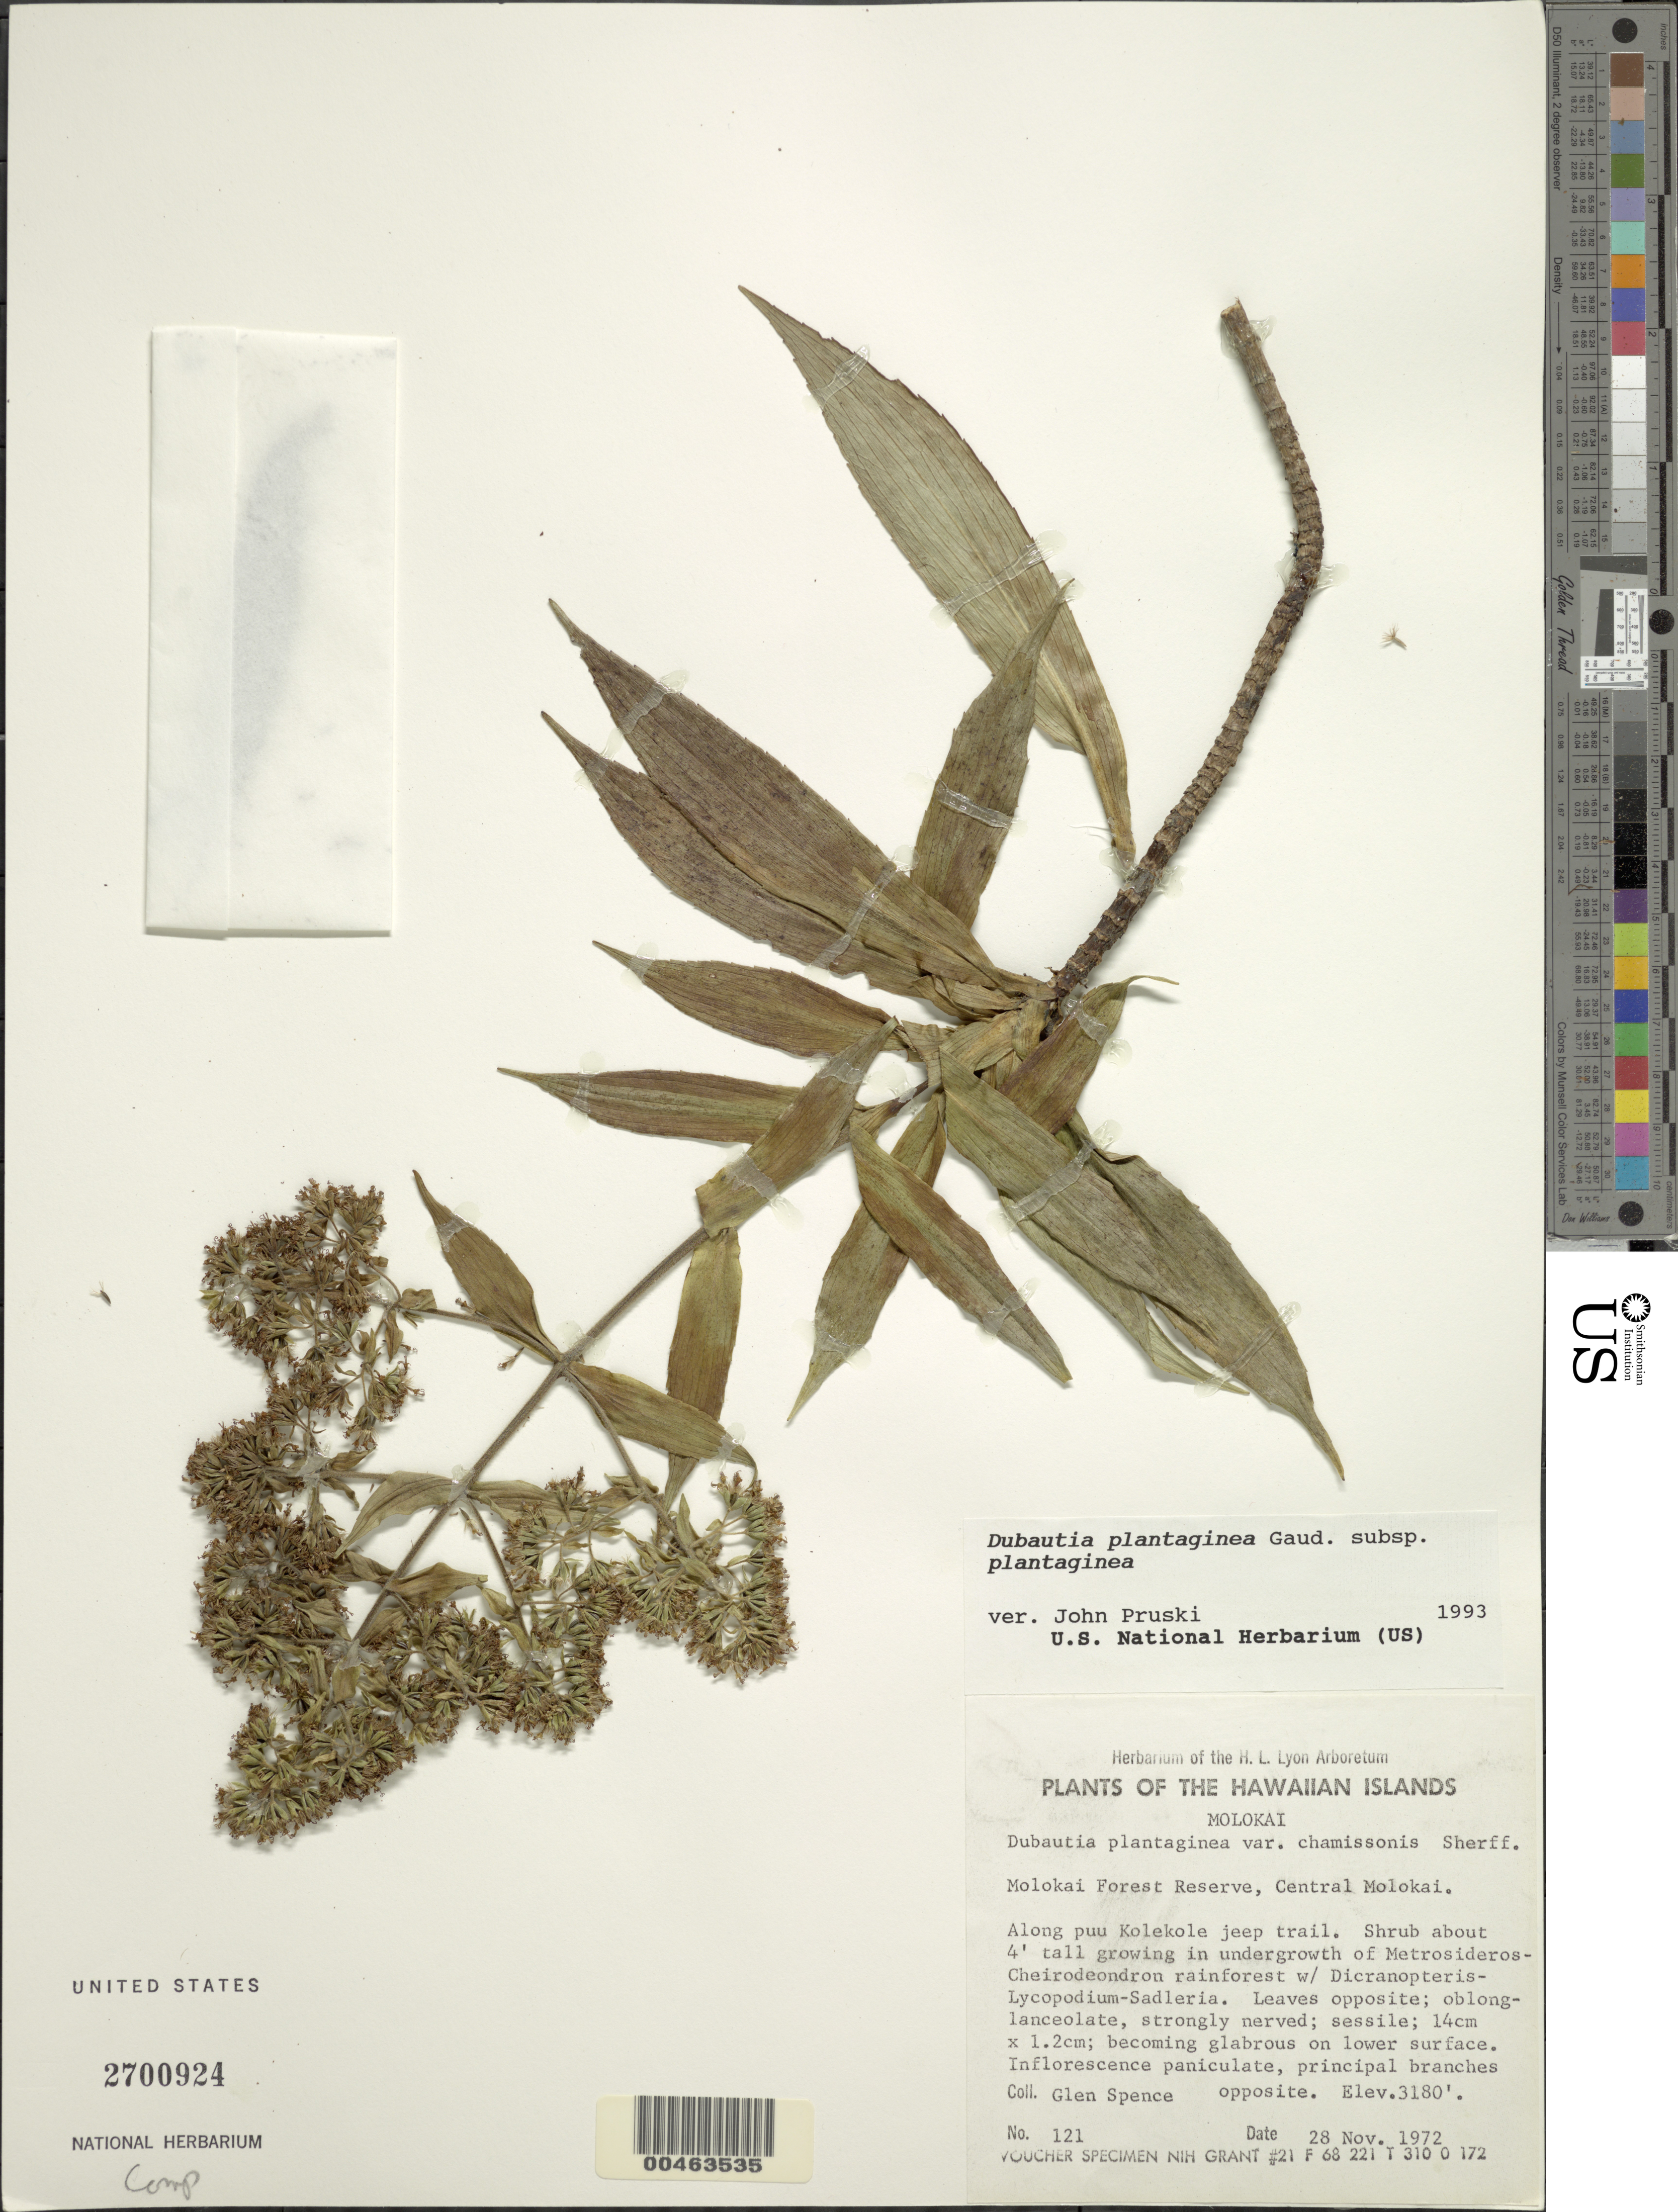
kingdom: Plantae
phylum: Tracheophyta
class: Magnoliopsida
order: Asterales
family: Asteraceae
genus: Dubautia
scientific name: Dubautia plantaginea subsp. plantaginea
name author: Gaudich.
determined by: Pruski, J. F.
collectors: G. Spence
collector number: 121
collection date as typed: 28 Nov 1972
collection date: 1972-11-28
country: United States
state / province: Hawaii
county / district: Maui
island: Moloka'i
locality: Molokai Forest Reserve, Central Molokai. Along Puu Kolekole jeep trail.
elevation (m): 969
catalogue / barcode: US 2700924